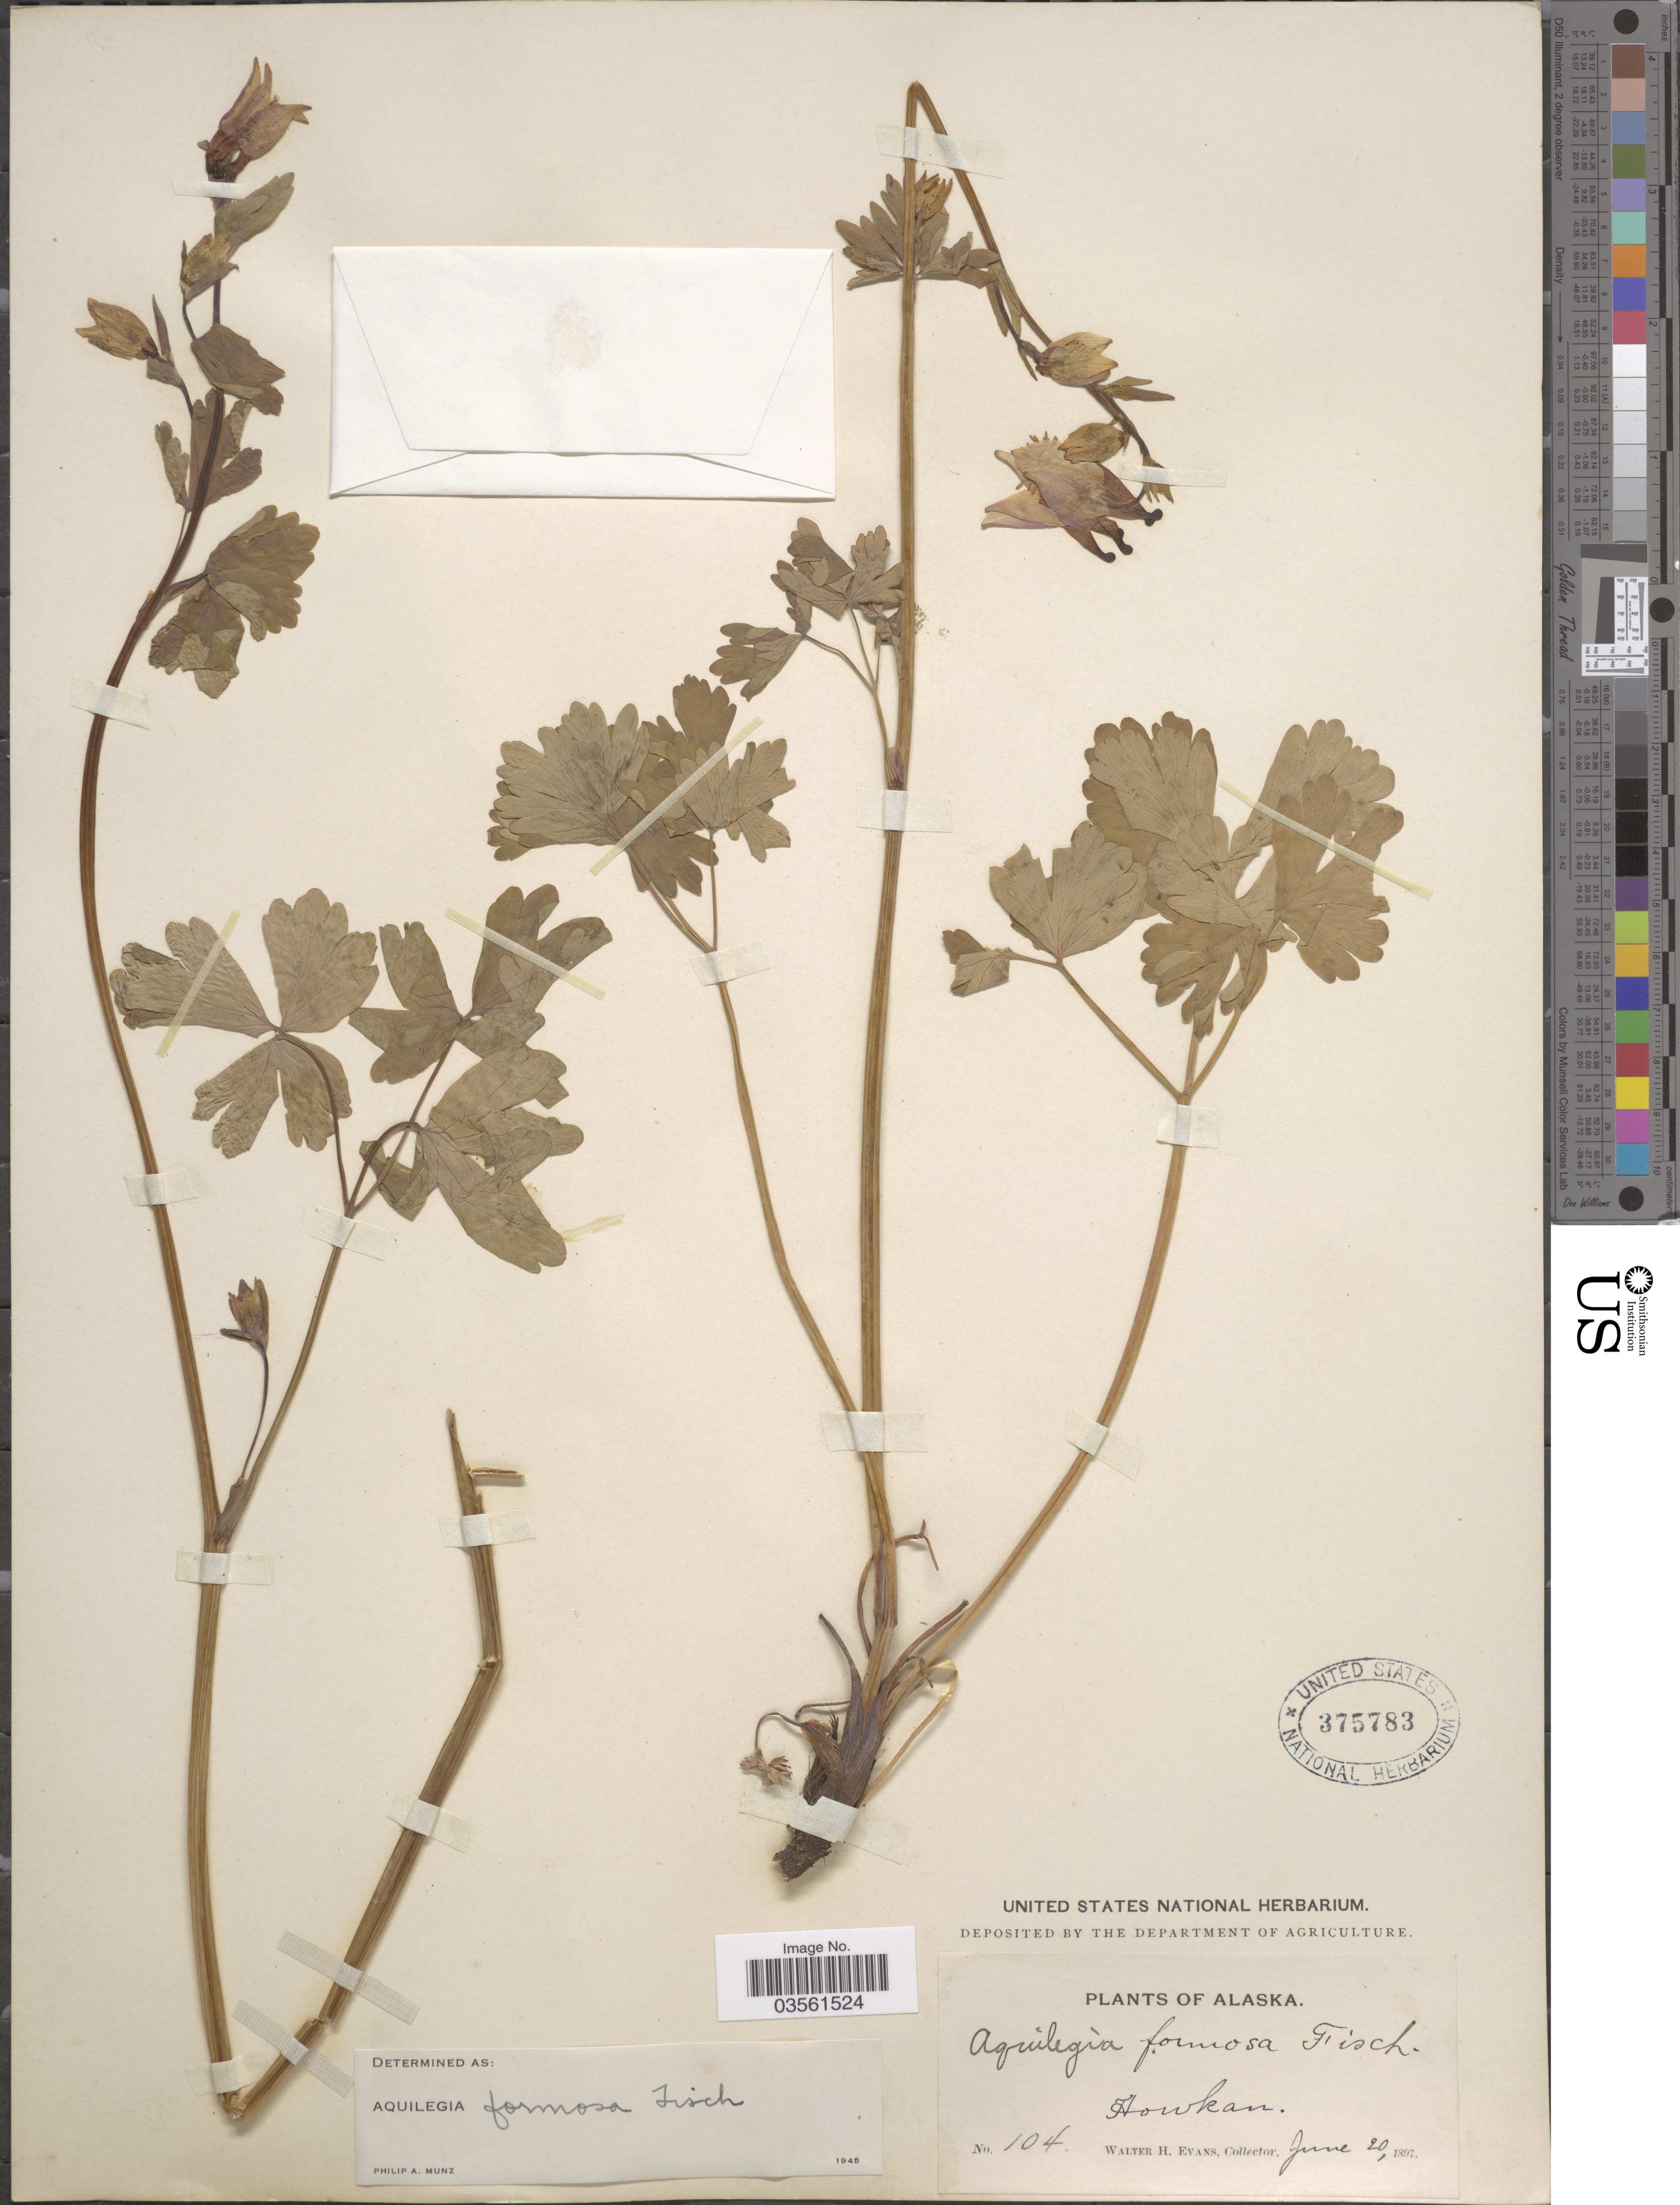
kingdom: Plantae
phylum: Tracheophyta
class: Magnoliopsida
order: Ranunculales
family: Ranunculaceae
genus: Aquilegia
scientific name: Aquilegia formosa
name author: Fisch. ex DC.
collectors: W. H. Evans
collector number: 104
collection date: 1897-06-20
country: United States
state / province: Alaska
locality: Howkan.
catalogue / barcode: US 375783